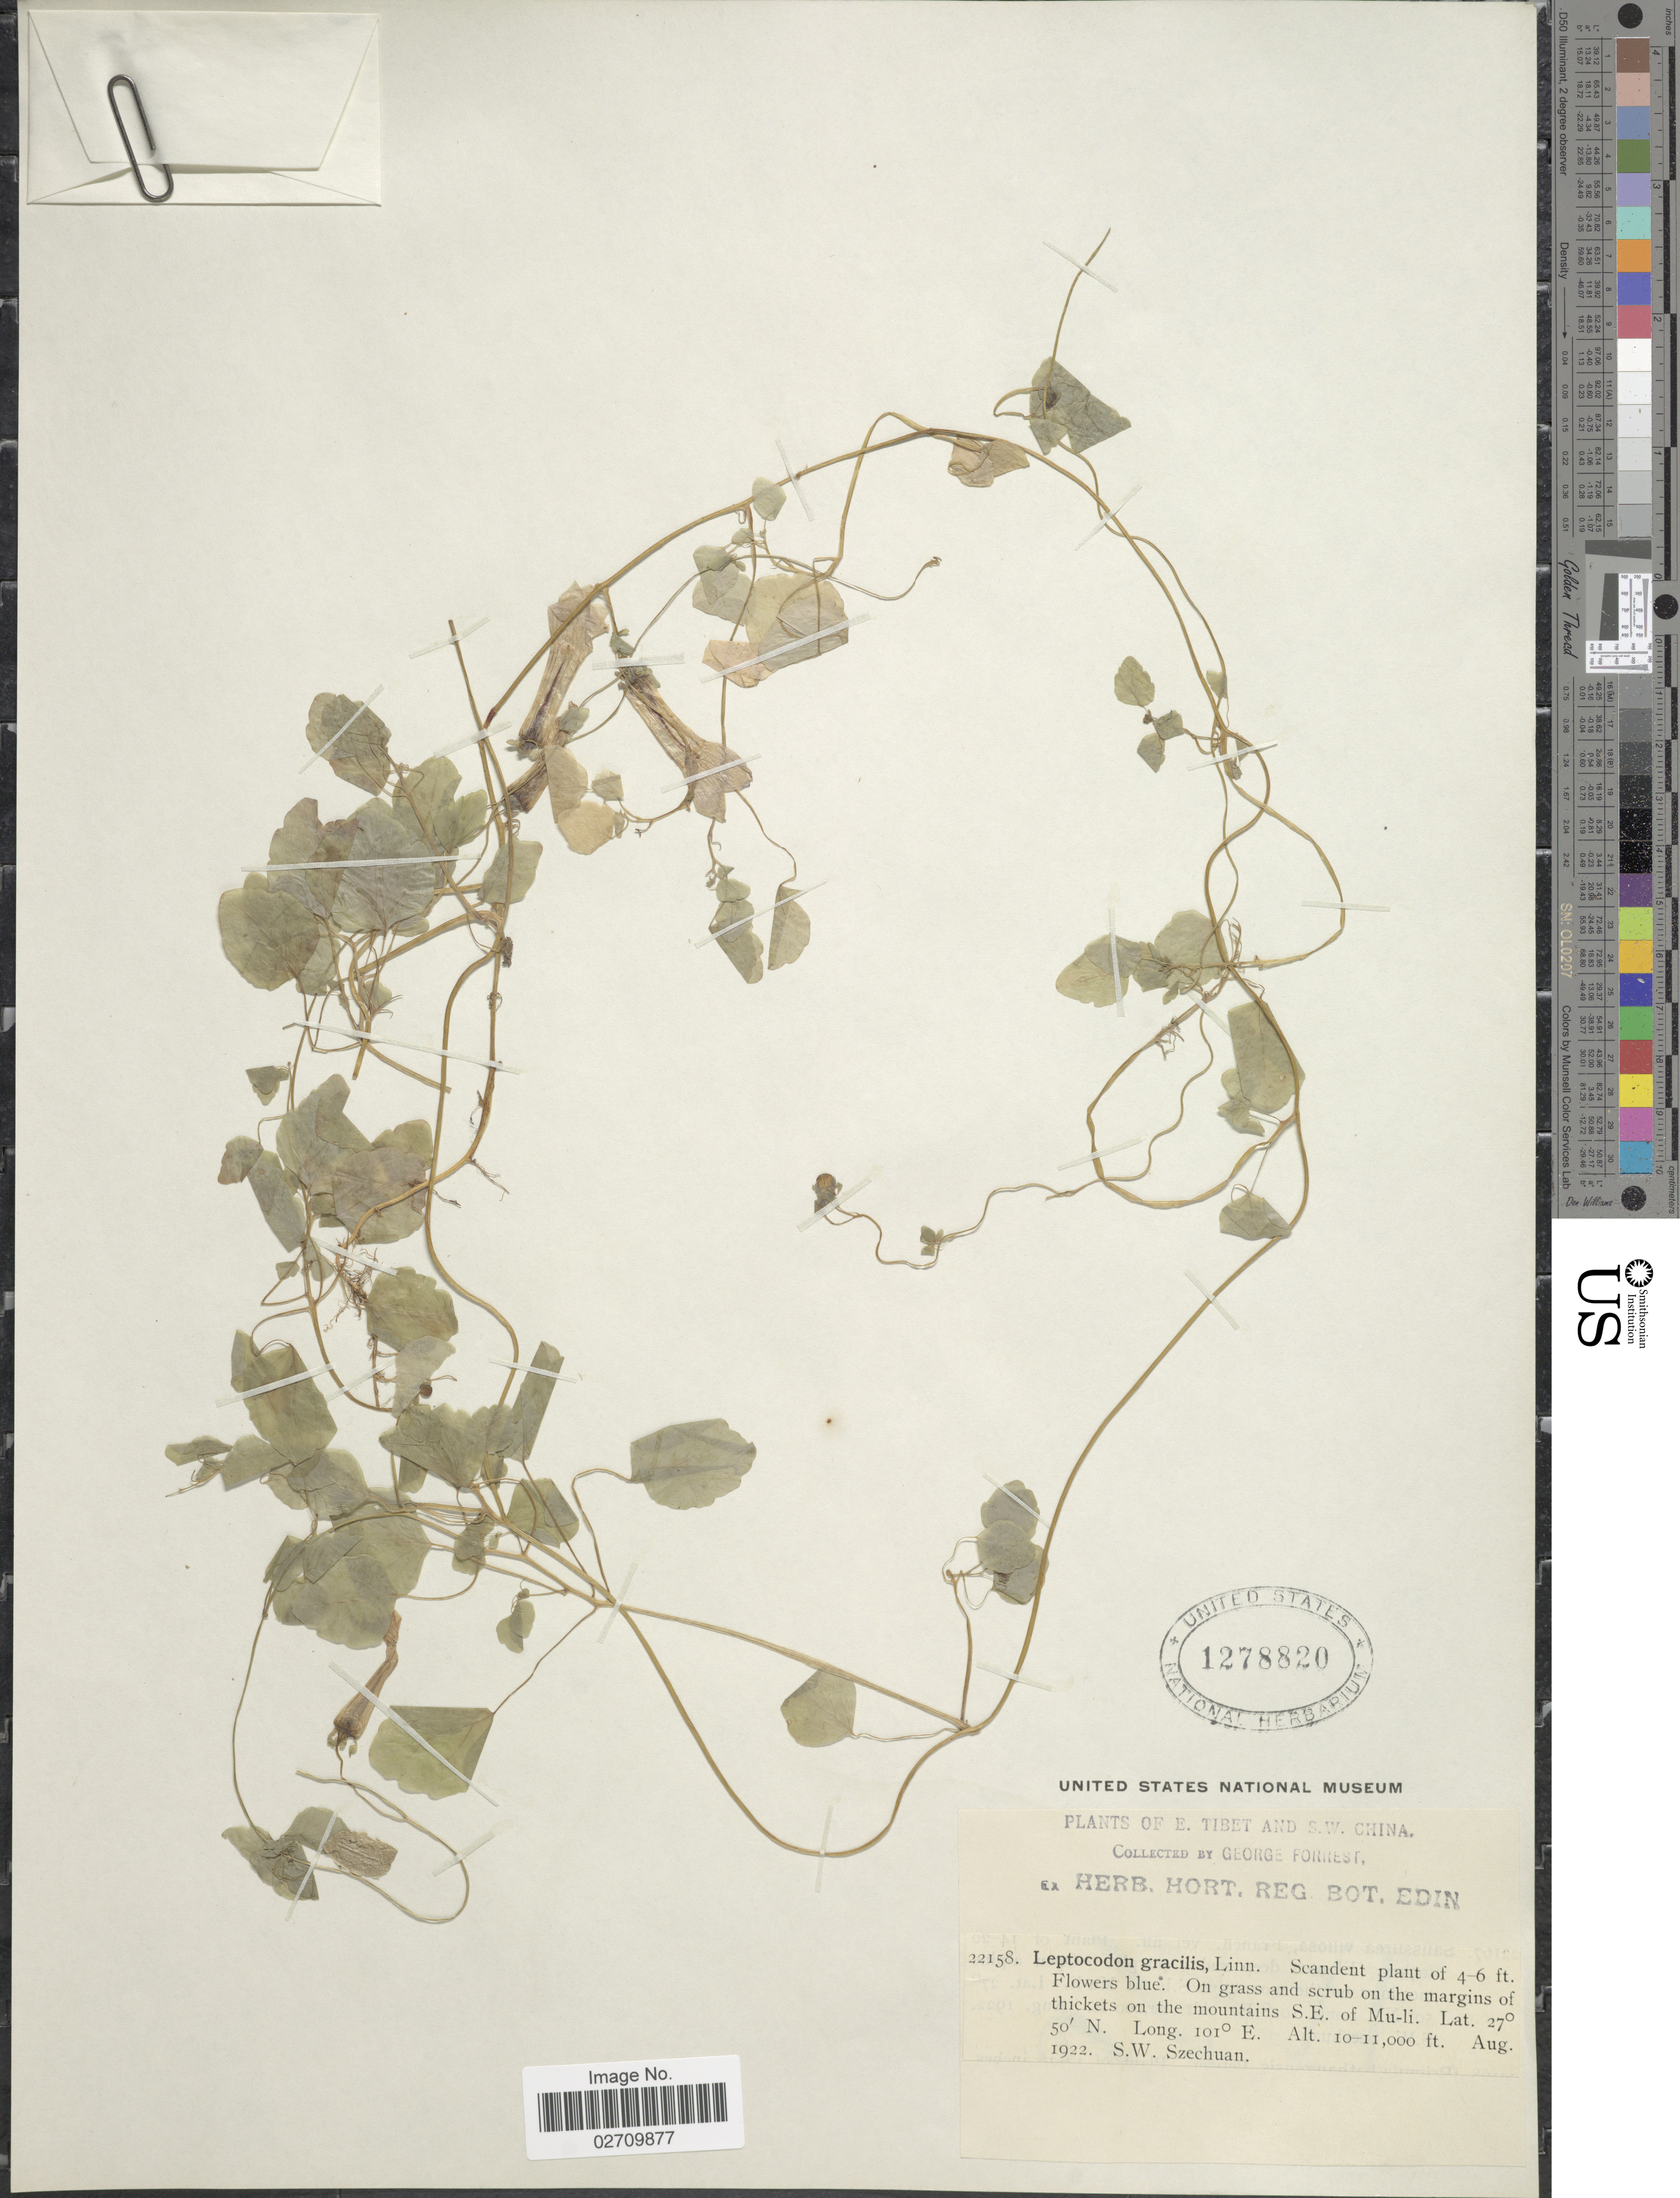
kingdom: Plantae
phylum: Tracheophyta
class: Magnoliopsida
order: Asterales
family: Campanulaceae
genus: Leptocodon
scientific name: Leptocodon gracilis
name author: (Hook. f. & Thomson) Lem.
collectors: G. Forrest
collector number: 22158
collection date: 1922-08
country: China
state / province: Sichuan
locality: E. Tibet and S.W. China, On grass and scrub on the margins of thickets on the mountains S.E. of Mu-li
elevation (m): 3048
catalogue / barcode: US 1278820